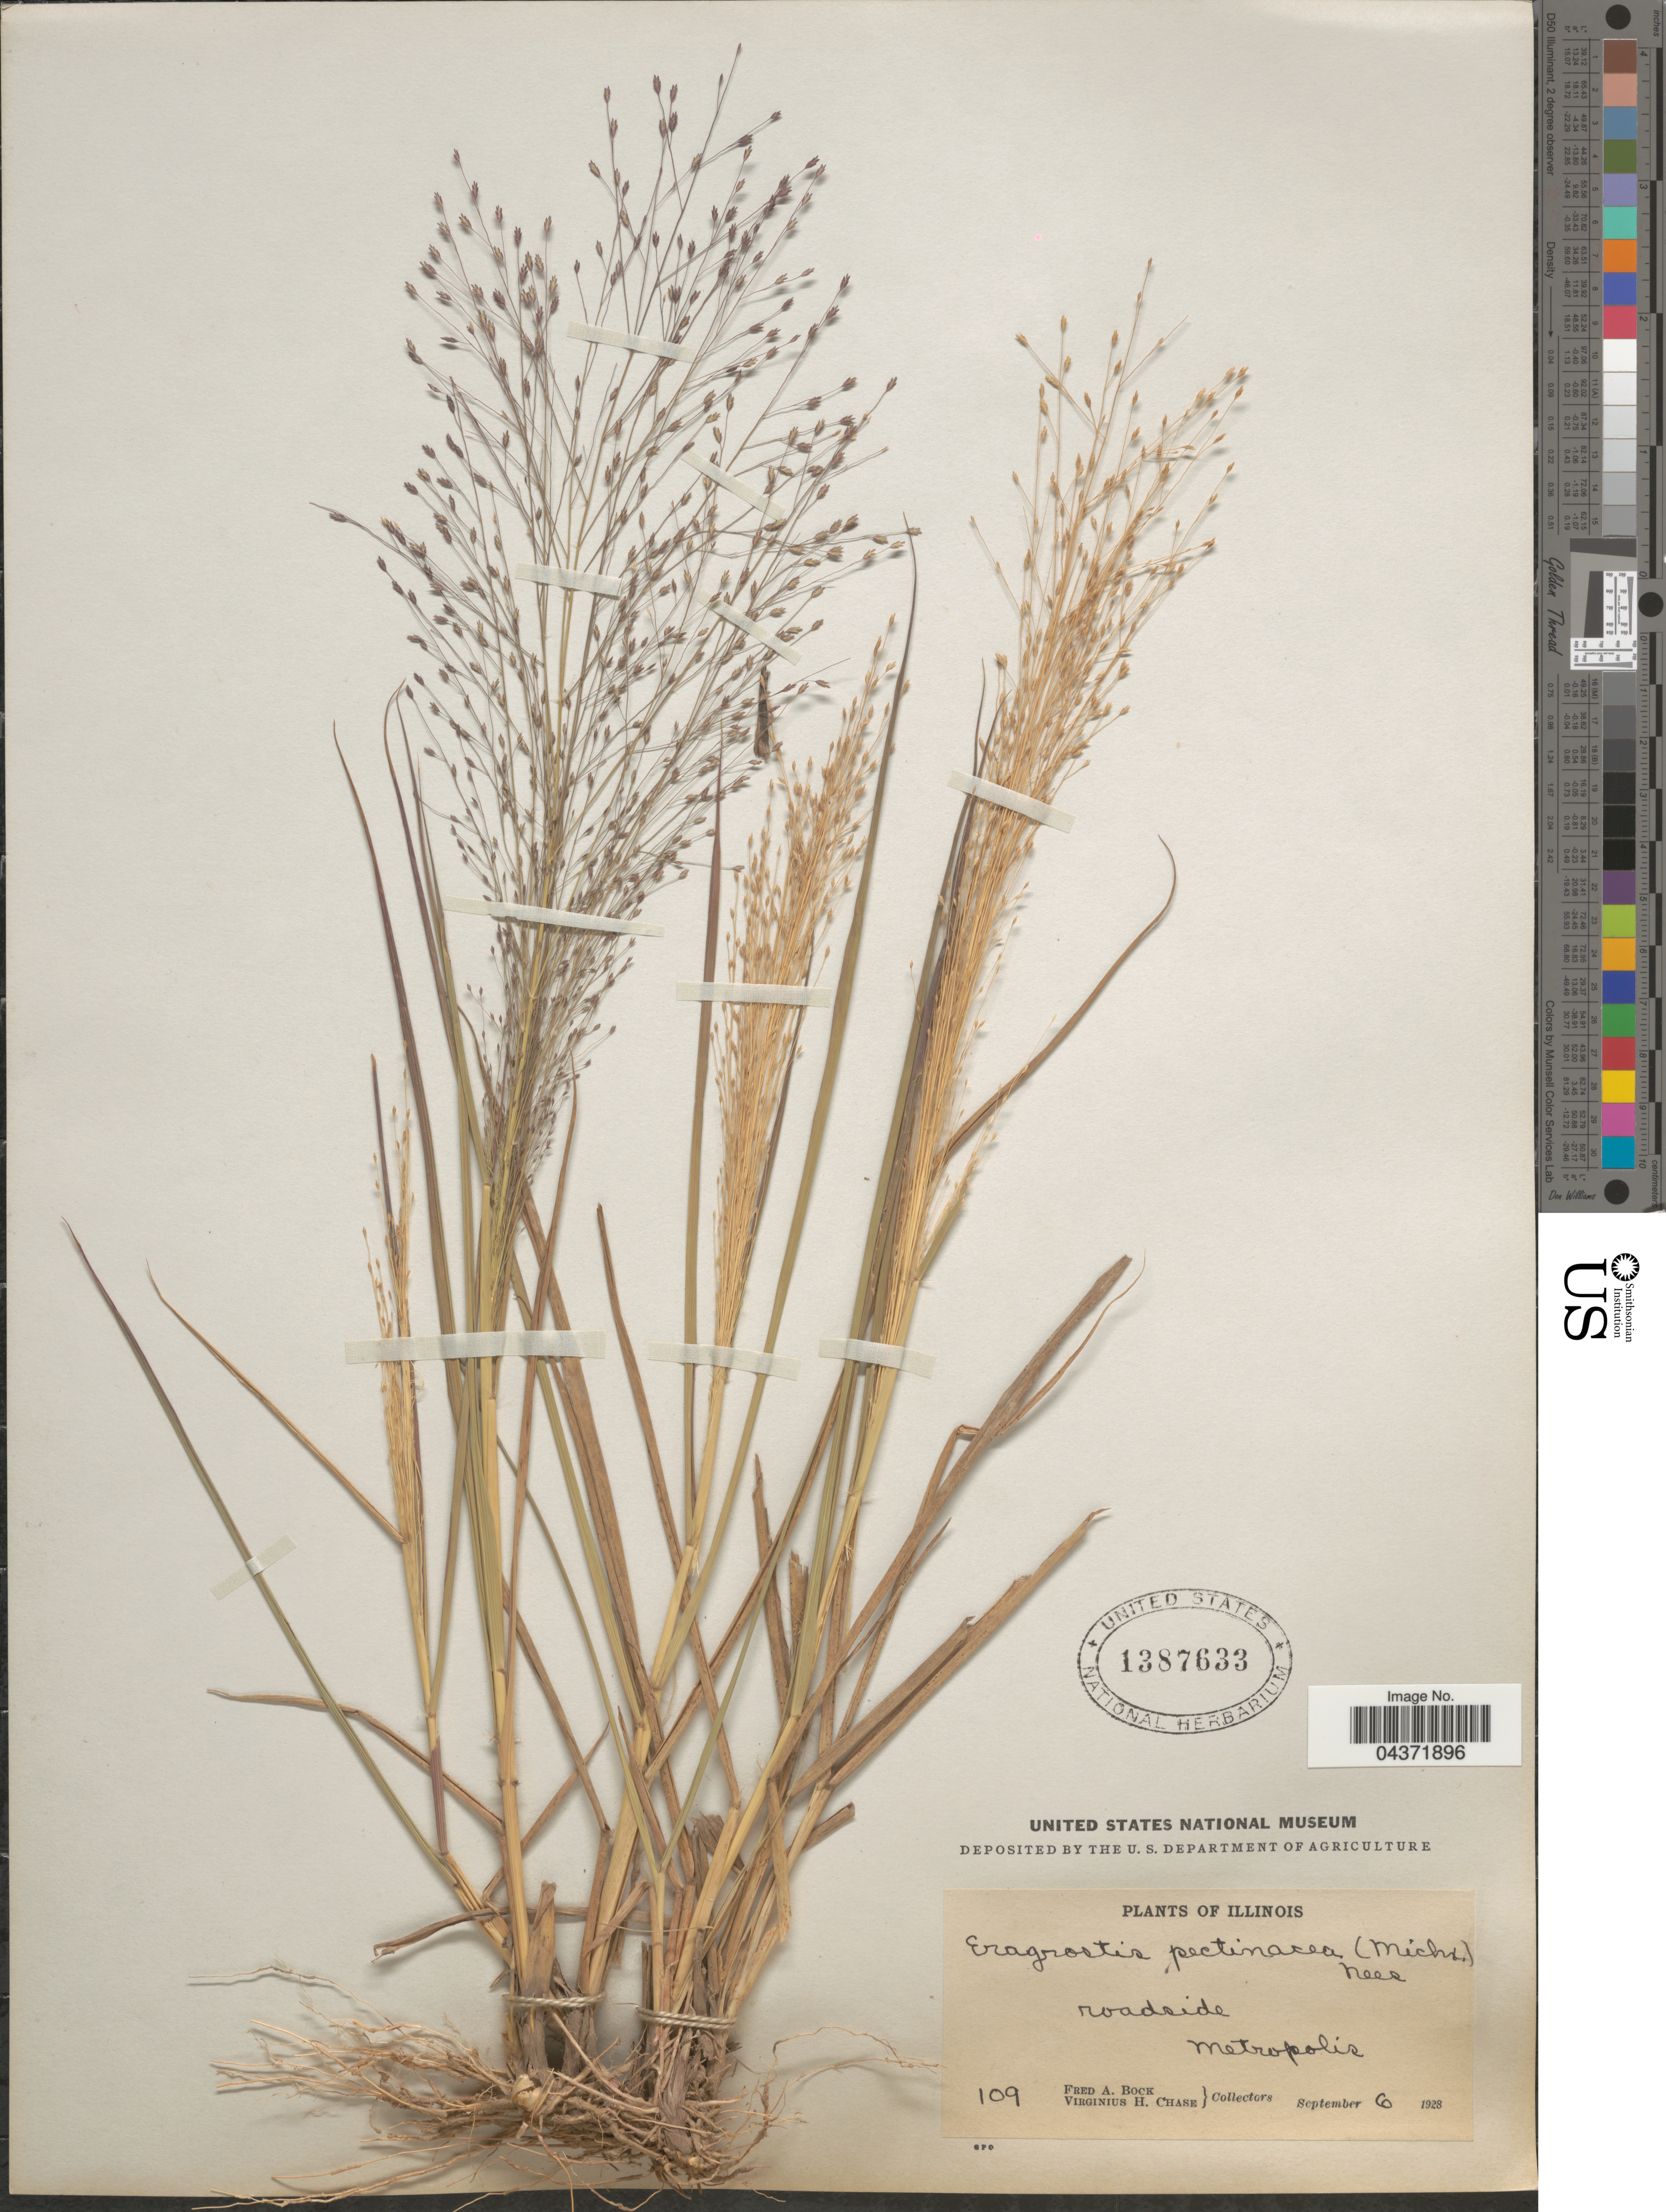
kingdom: Plantae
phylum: Tracheophyta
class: Liliopsida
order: Poales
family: Poaceae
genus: Eragrostis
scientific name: Eragrostis spectabilis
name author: (Pursh) Steud.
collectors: F. Bock & V. H. Chase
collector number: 109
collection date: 1928-09-06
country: United States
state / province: Illinois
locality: Roadside. Metropolis.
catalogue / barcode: US 1387633